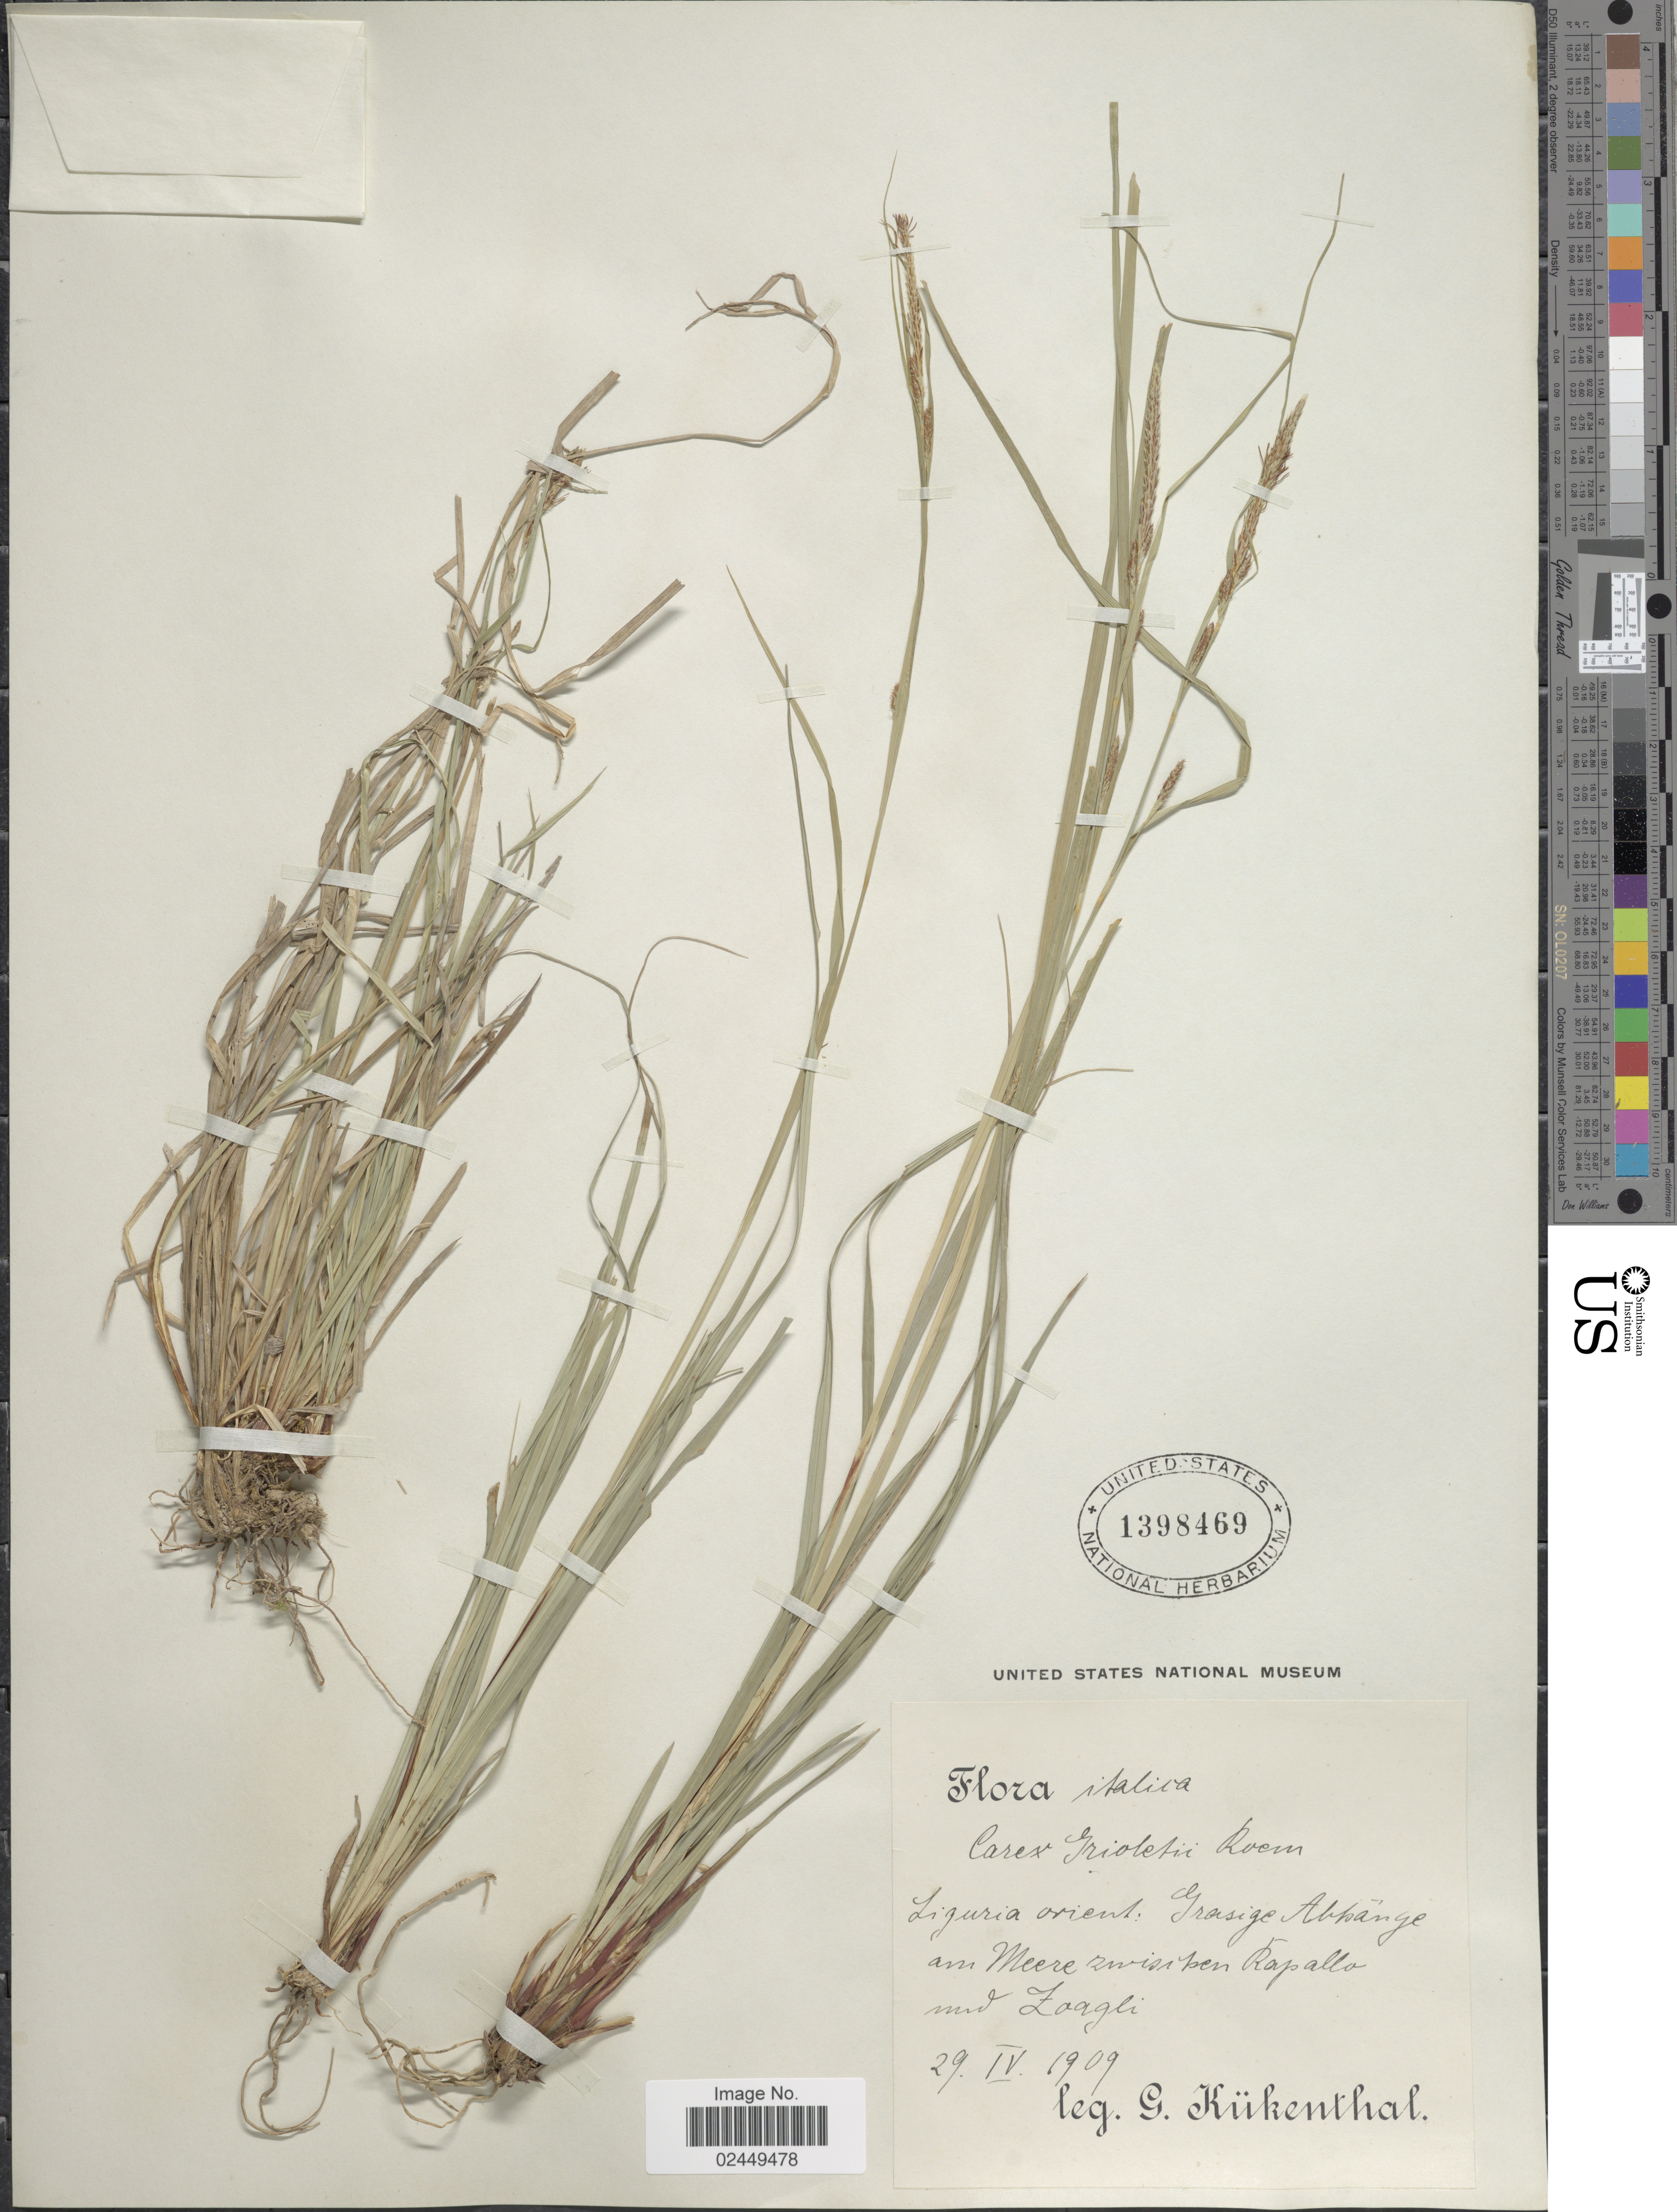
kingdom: Plantae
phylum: Tracheophyta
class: Liliopsida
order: Poales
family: Cyperaceae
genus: Carex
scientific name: Carex grioletii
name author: Roem. ex Schkuhr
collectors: G. Kükenthal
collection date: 1909-04-29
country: Italy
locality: Italica, Liguria orient: Grasige Abhange am Meere zwischen Rapallo und Zaagli.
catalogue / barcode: US 1398469